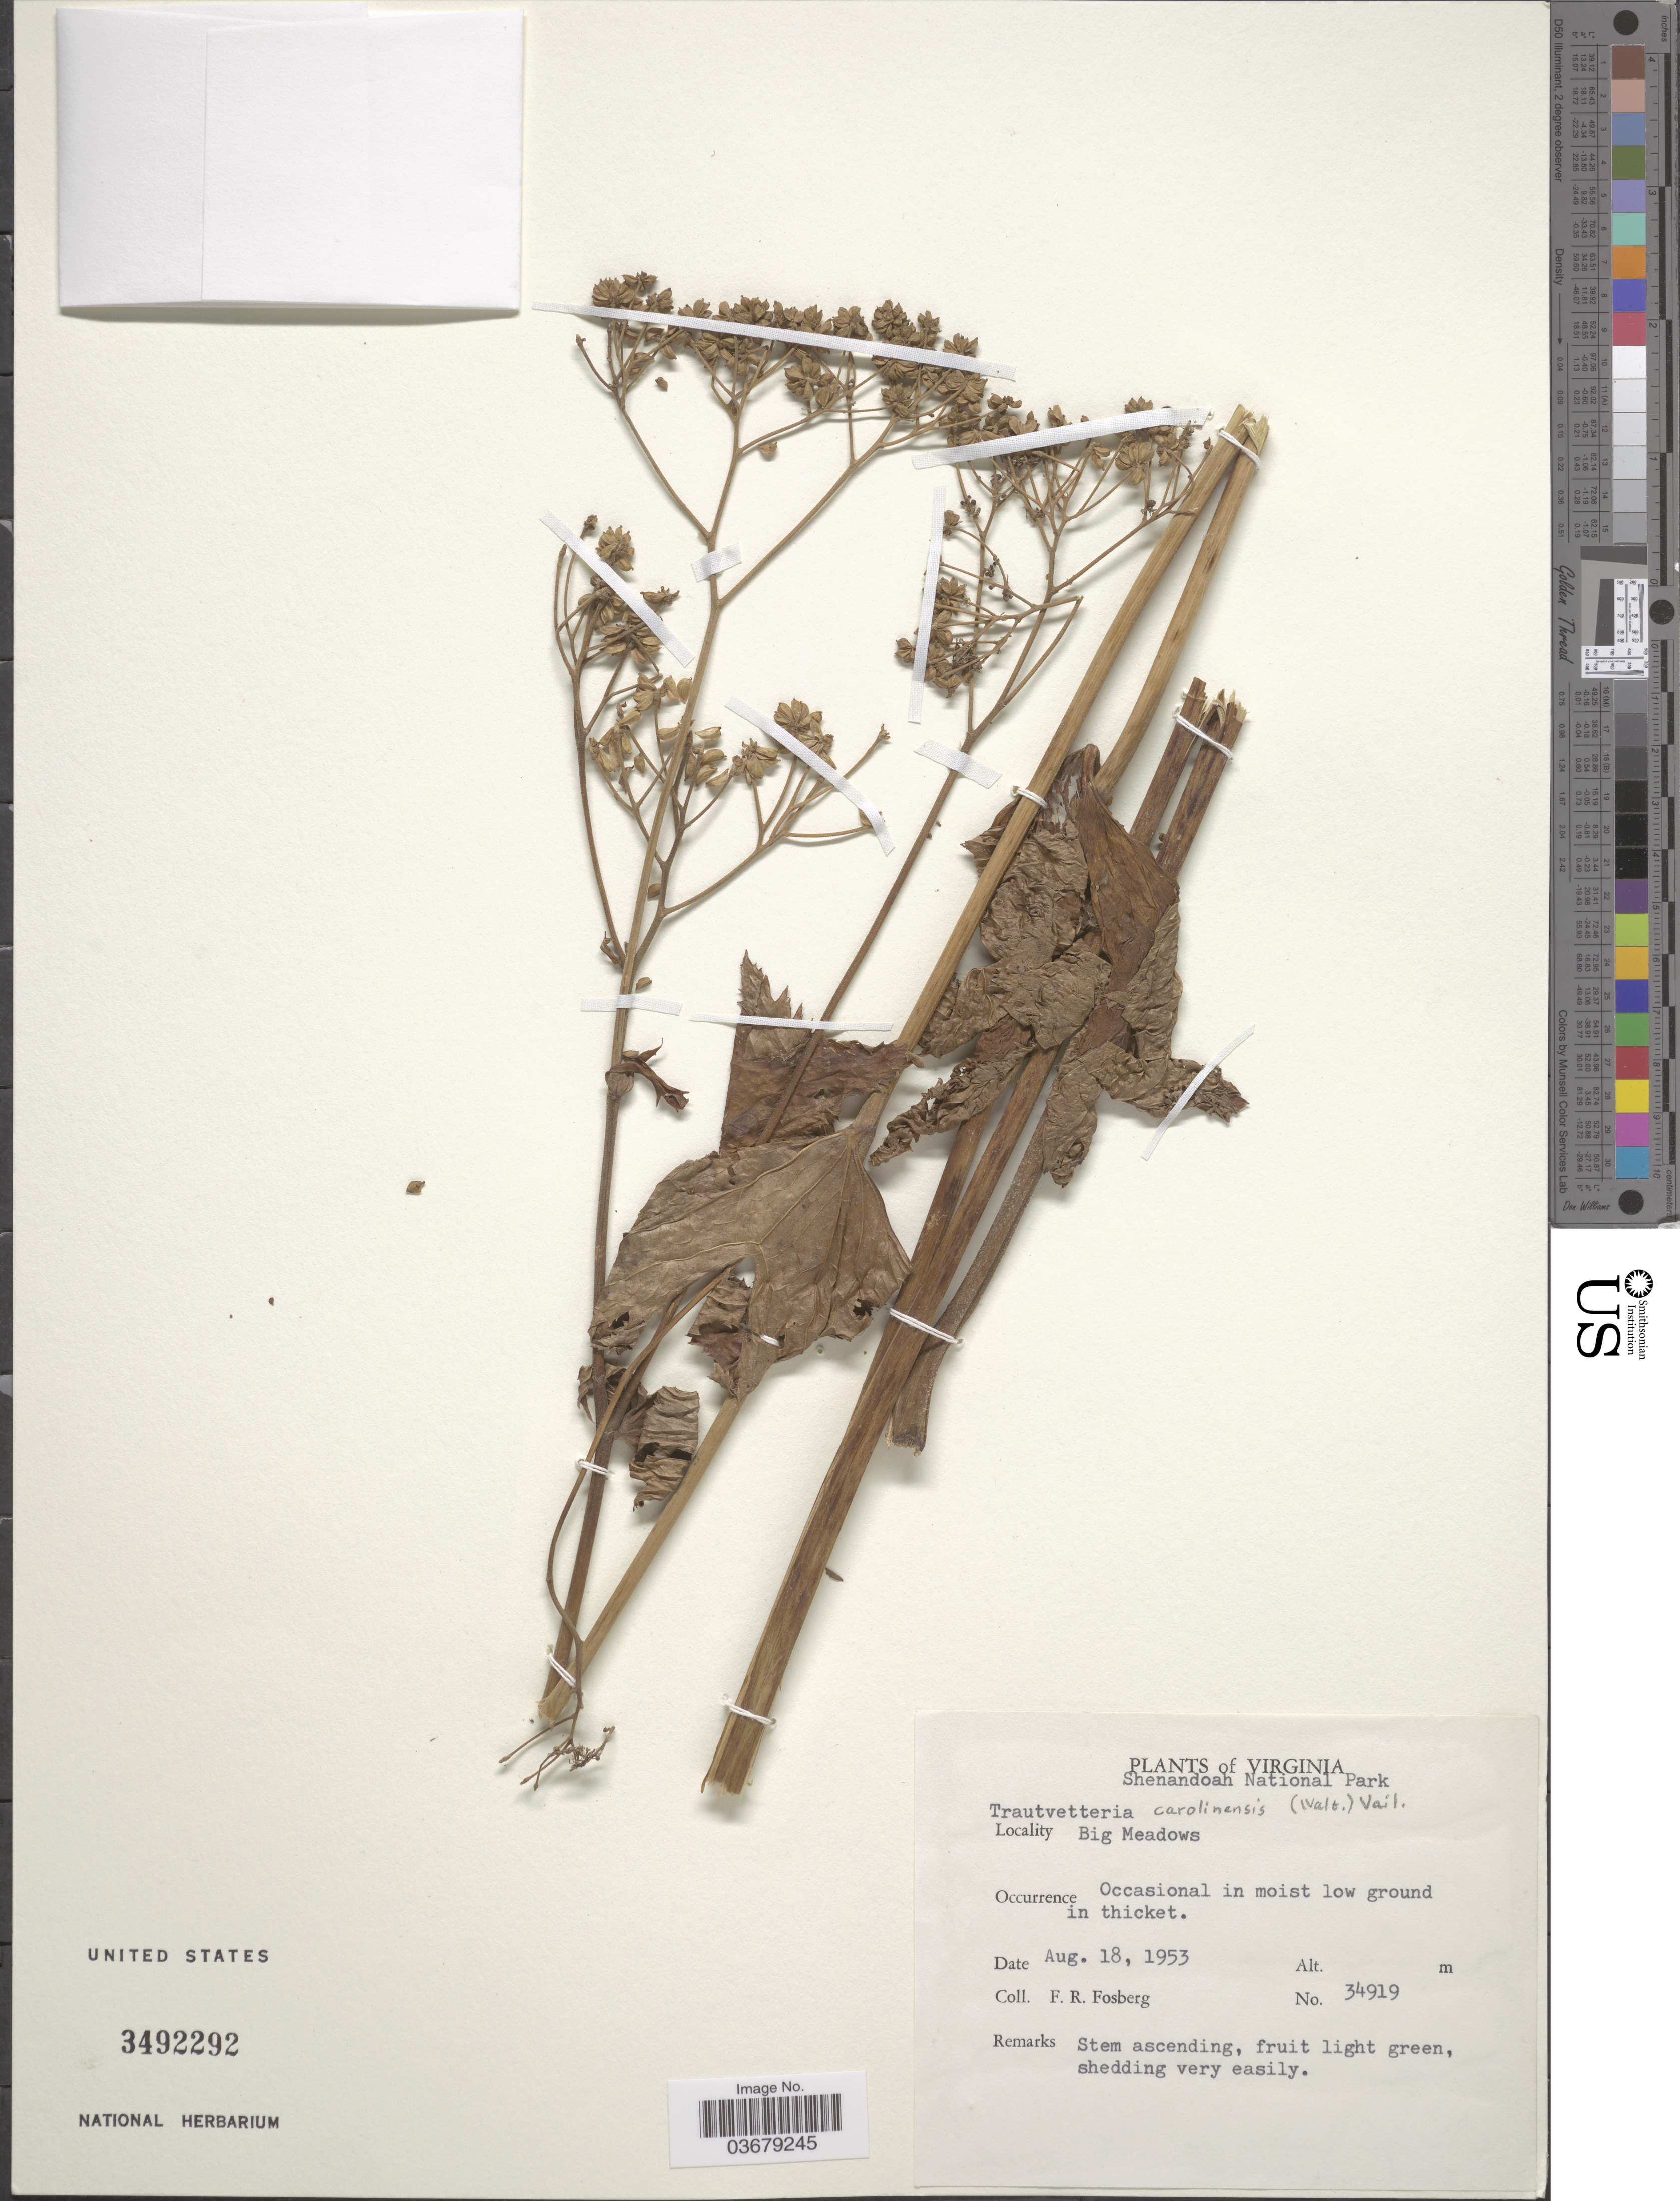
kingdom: Plantae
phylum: Tracheophyta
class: Magnoliopsida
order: Ranunculales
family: Ranunculaceae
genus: Trautvetteria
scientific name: Trautvetteria caroliniensis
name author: (Walter) Vail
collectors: F. R. Fosberg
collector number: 34919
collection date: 1953-08-18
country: United States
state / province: Virginia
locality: Shenandoah National Park. Big Meadows.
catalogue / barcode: US 3492292